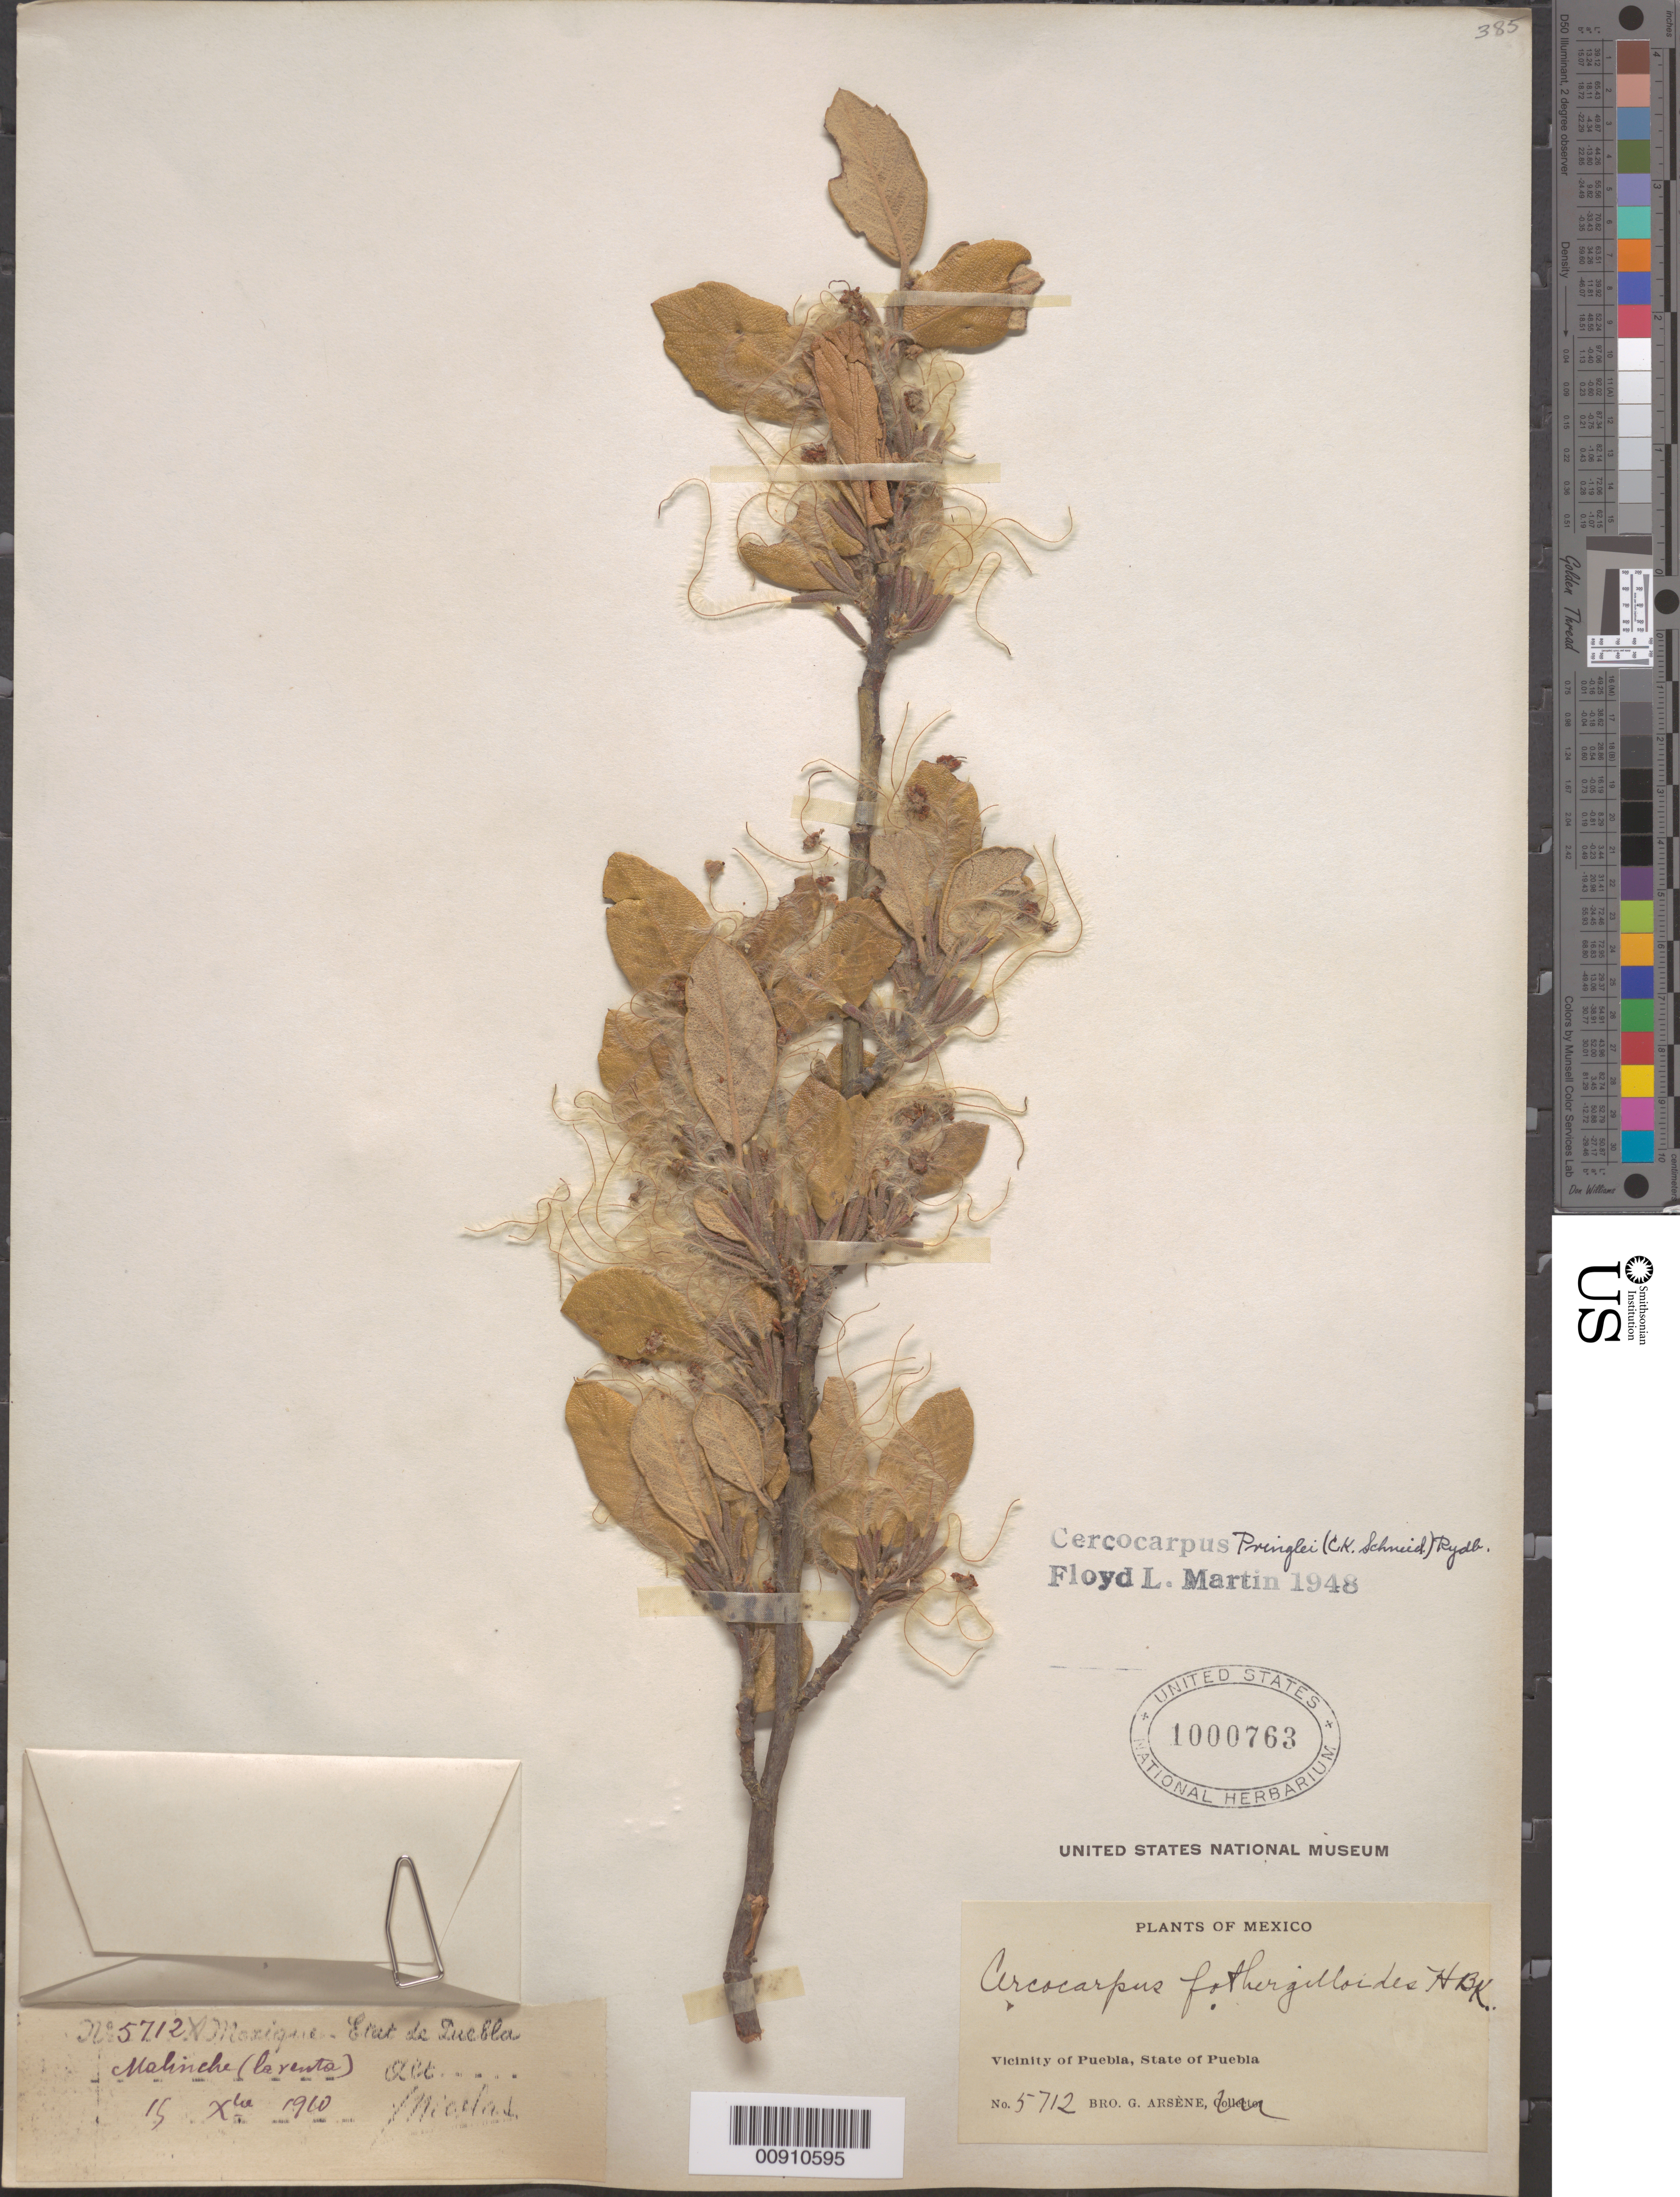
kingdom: Plantae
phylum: Tracheophyta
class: Magnoliopsida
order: Rosales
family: Rosaceae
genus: Cercocarpus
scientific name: Cercocarpus pringlei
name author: (C.K. Schneid.) Rydb.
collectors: B. Nicolas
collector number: Arsène, Bro. G. No. 5712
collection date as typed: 15 Dec 1910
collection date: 1910-12-15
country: Mexico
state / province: Puebla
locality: Malinche (La venta). Vicinity of Puebla. State of Puebla.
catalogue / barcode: US 1000763